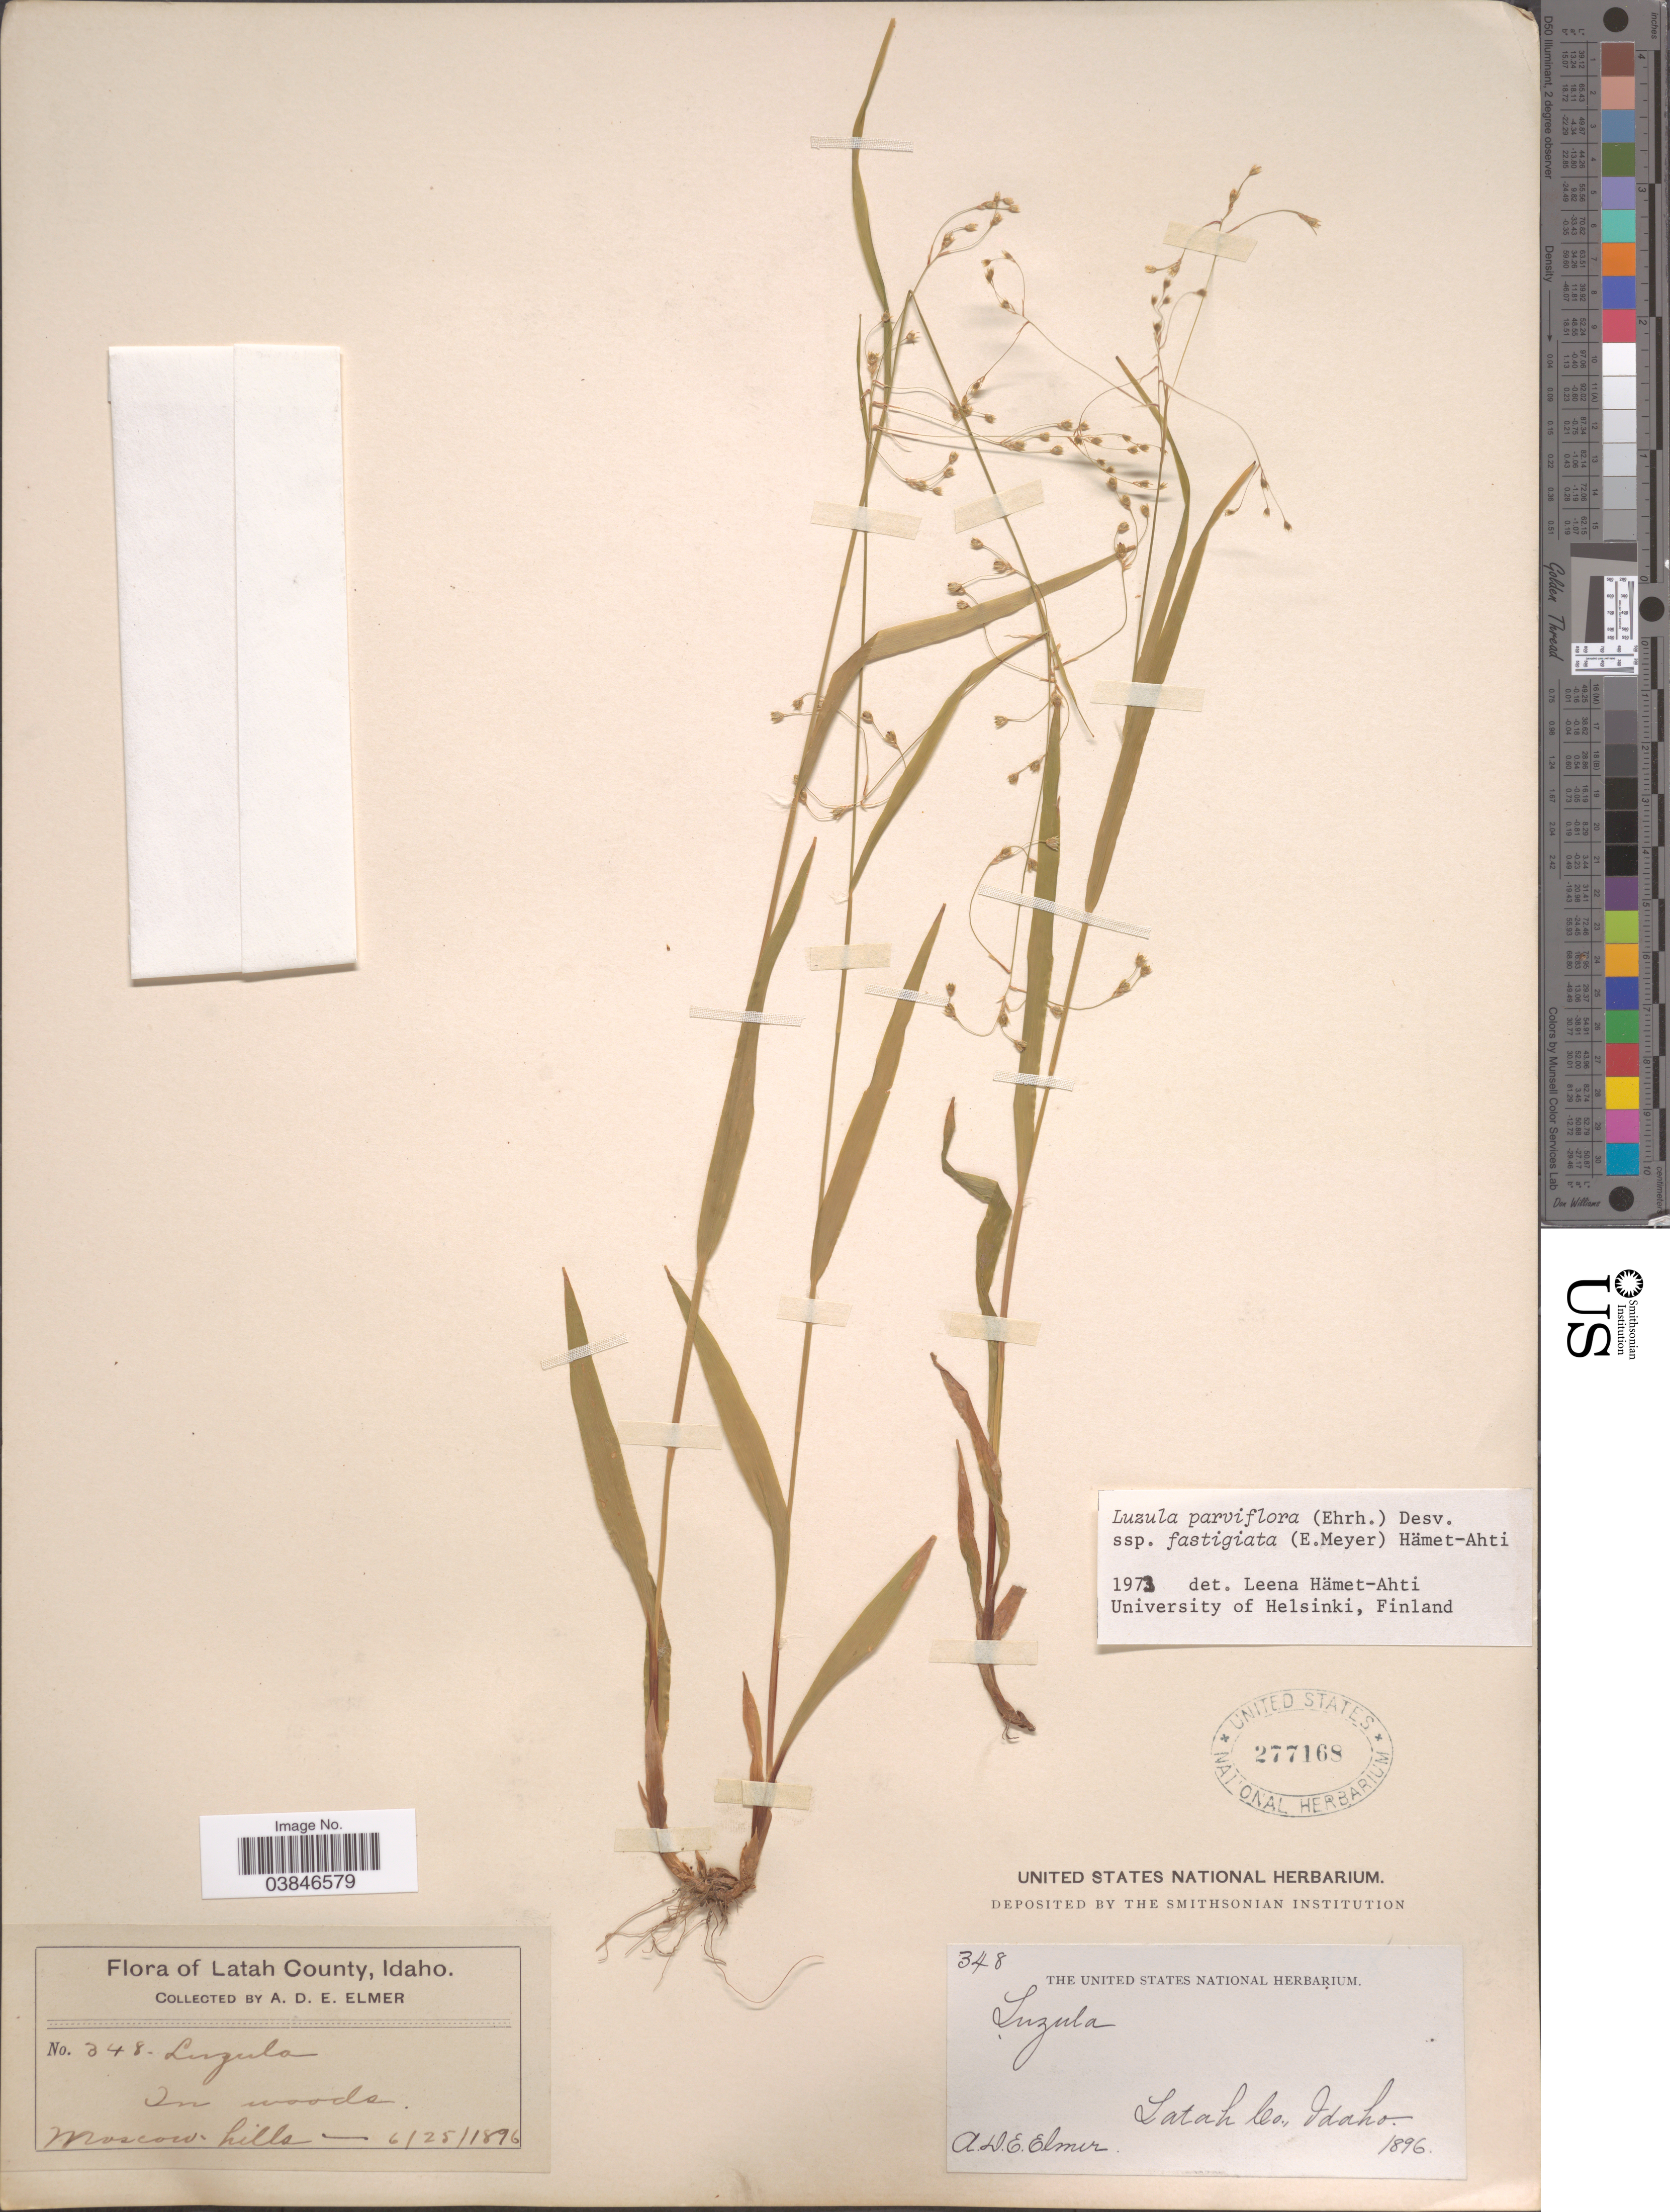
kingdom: Plantae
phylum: Tracheophyta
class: Liliopsida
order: Poales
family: Juncaceae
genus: Luzula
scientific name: Luzula parviflora subsp. fastigiata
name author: Buchenau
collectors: A. D. E. Elmer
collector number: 348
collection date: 1896-06-25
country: United States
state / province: Idaho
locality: Latah County. In woods, Moscow hills.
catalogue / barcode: US 277168